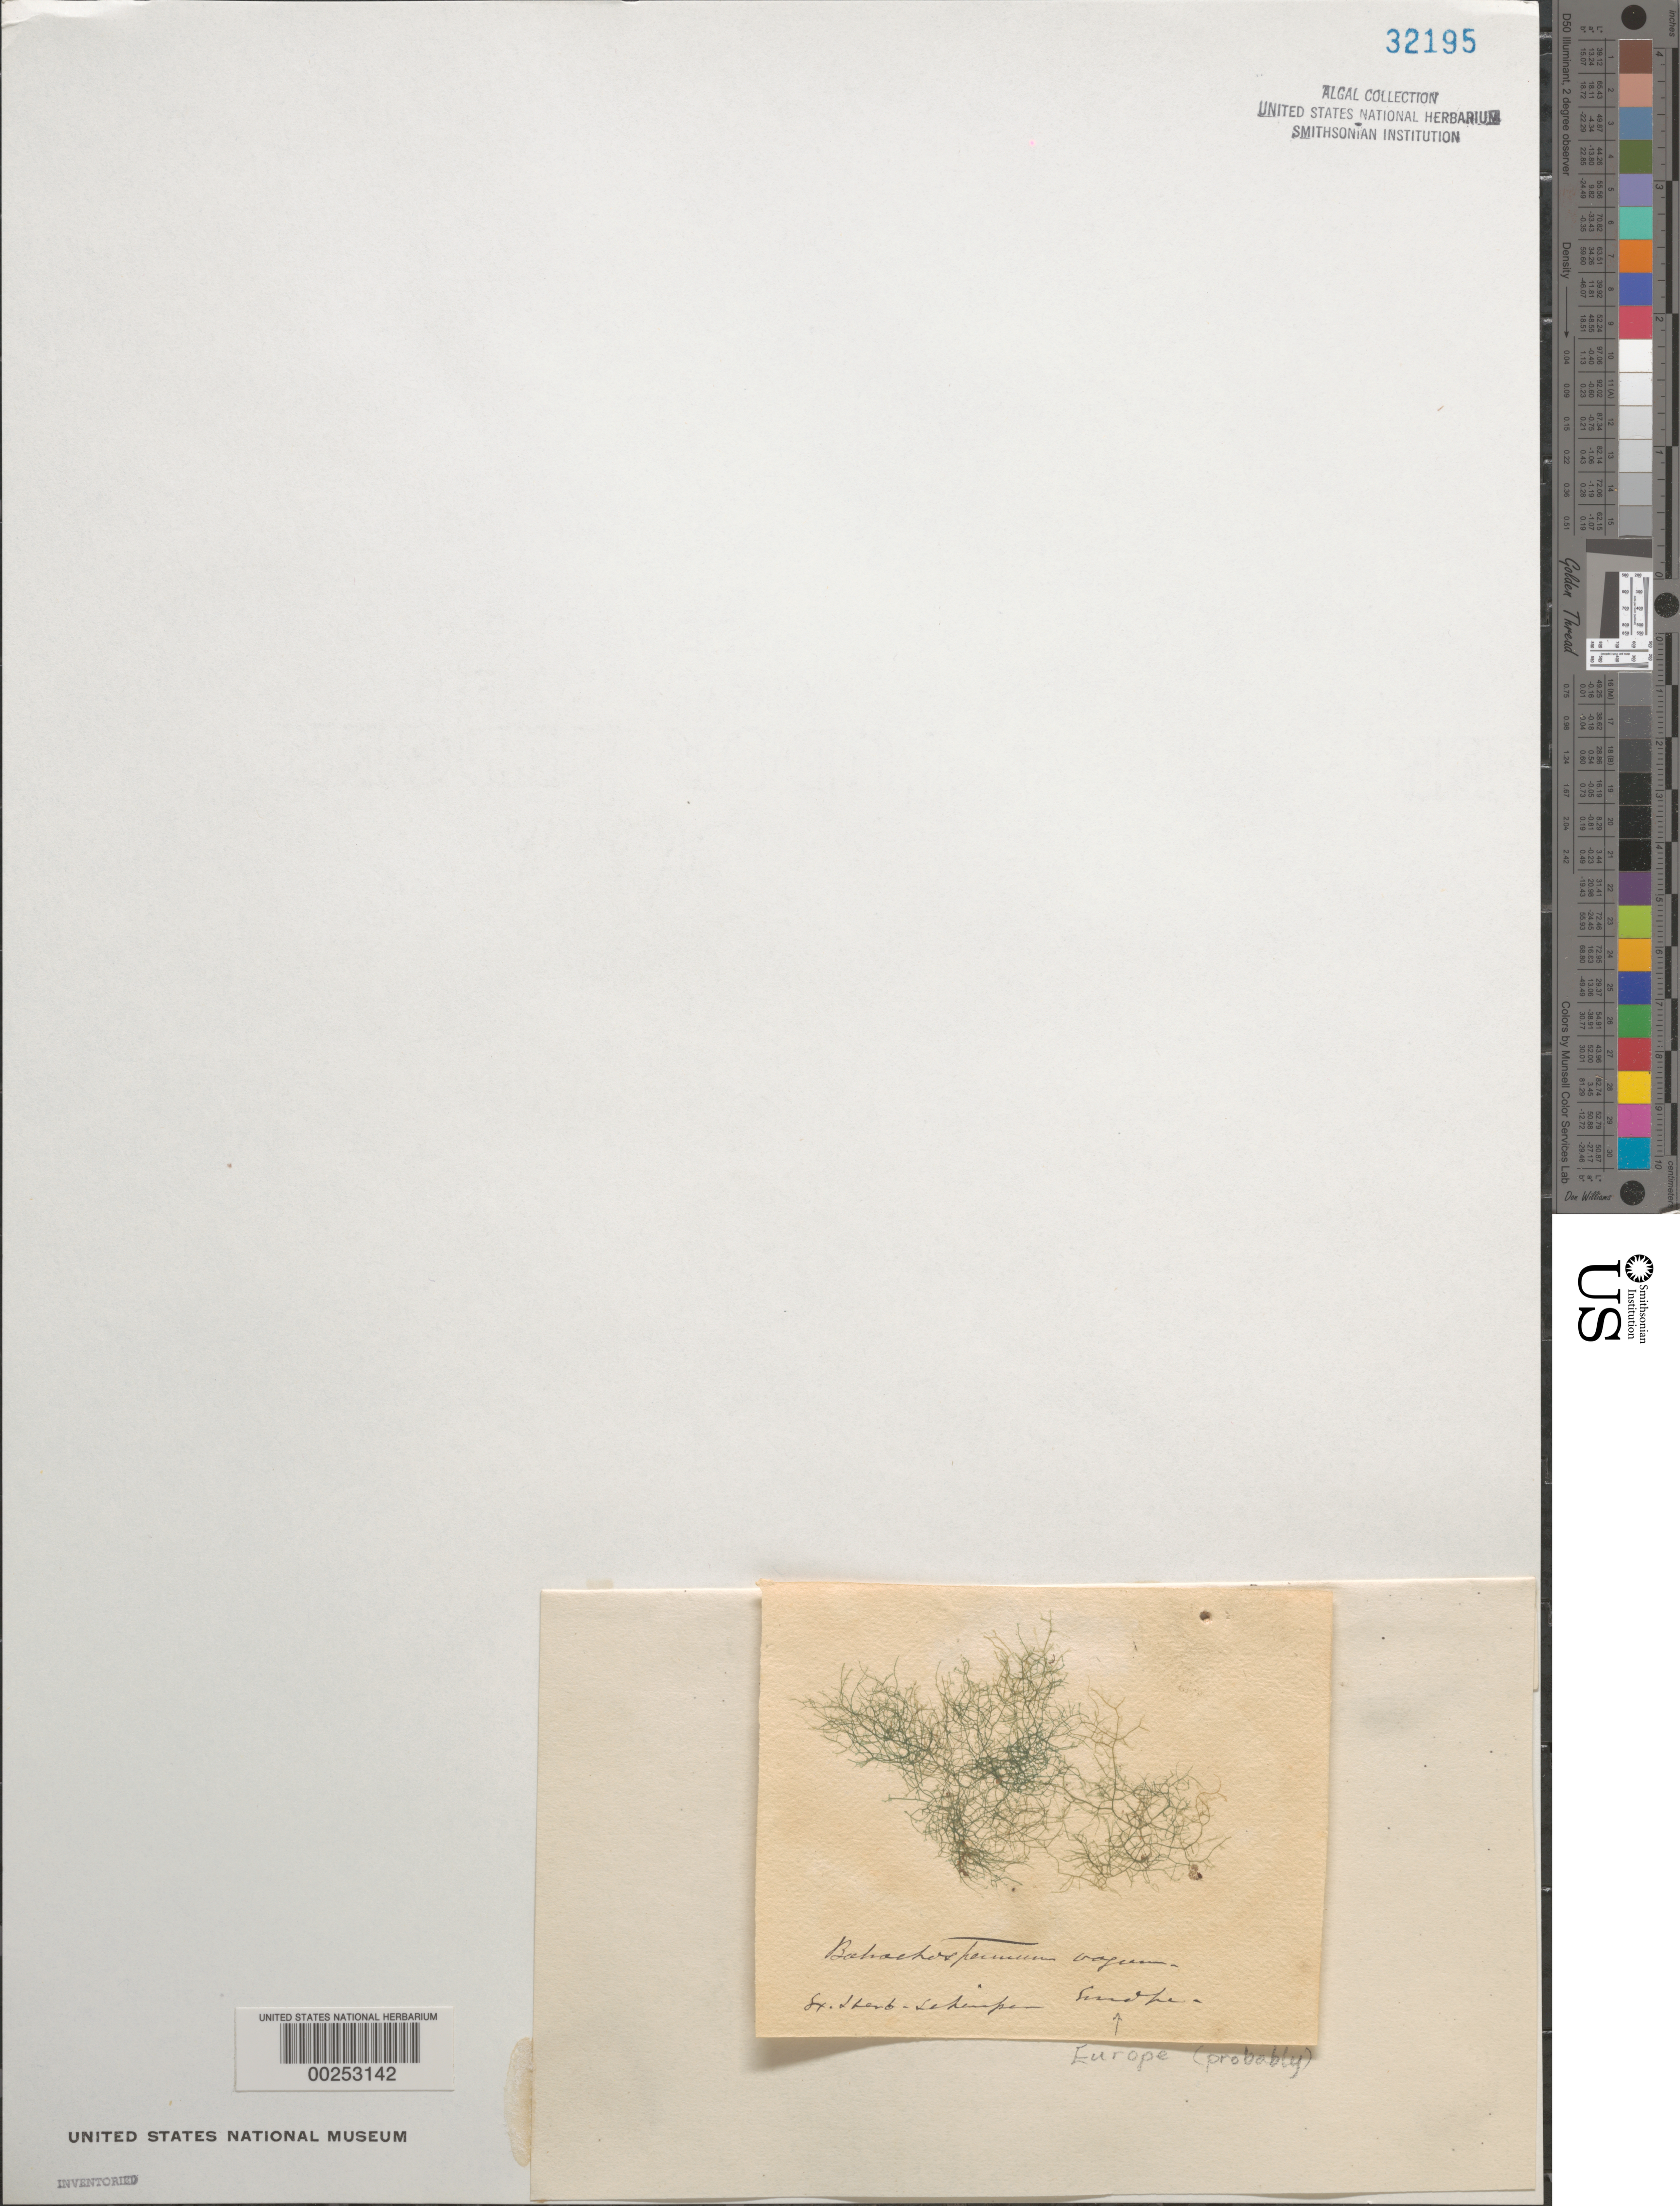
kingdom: Plantae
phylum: Rhodophyta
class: Florideophyceae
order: Batrachospermales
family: Batrachospermaceae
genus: Batrachospermum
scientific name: Batrachospermum turfosum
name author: Bory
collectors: W. Schimper (herbarium)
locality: Europe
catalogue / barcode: US 32195